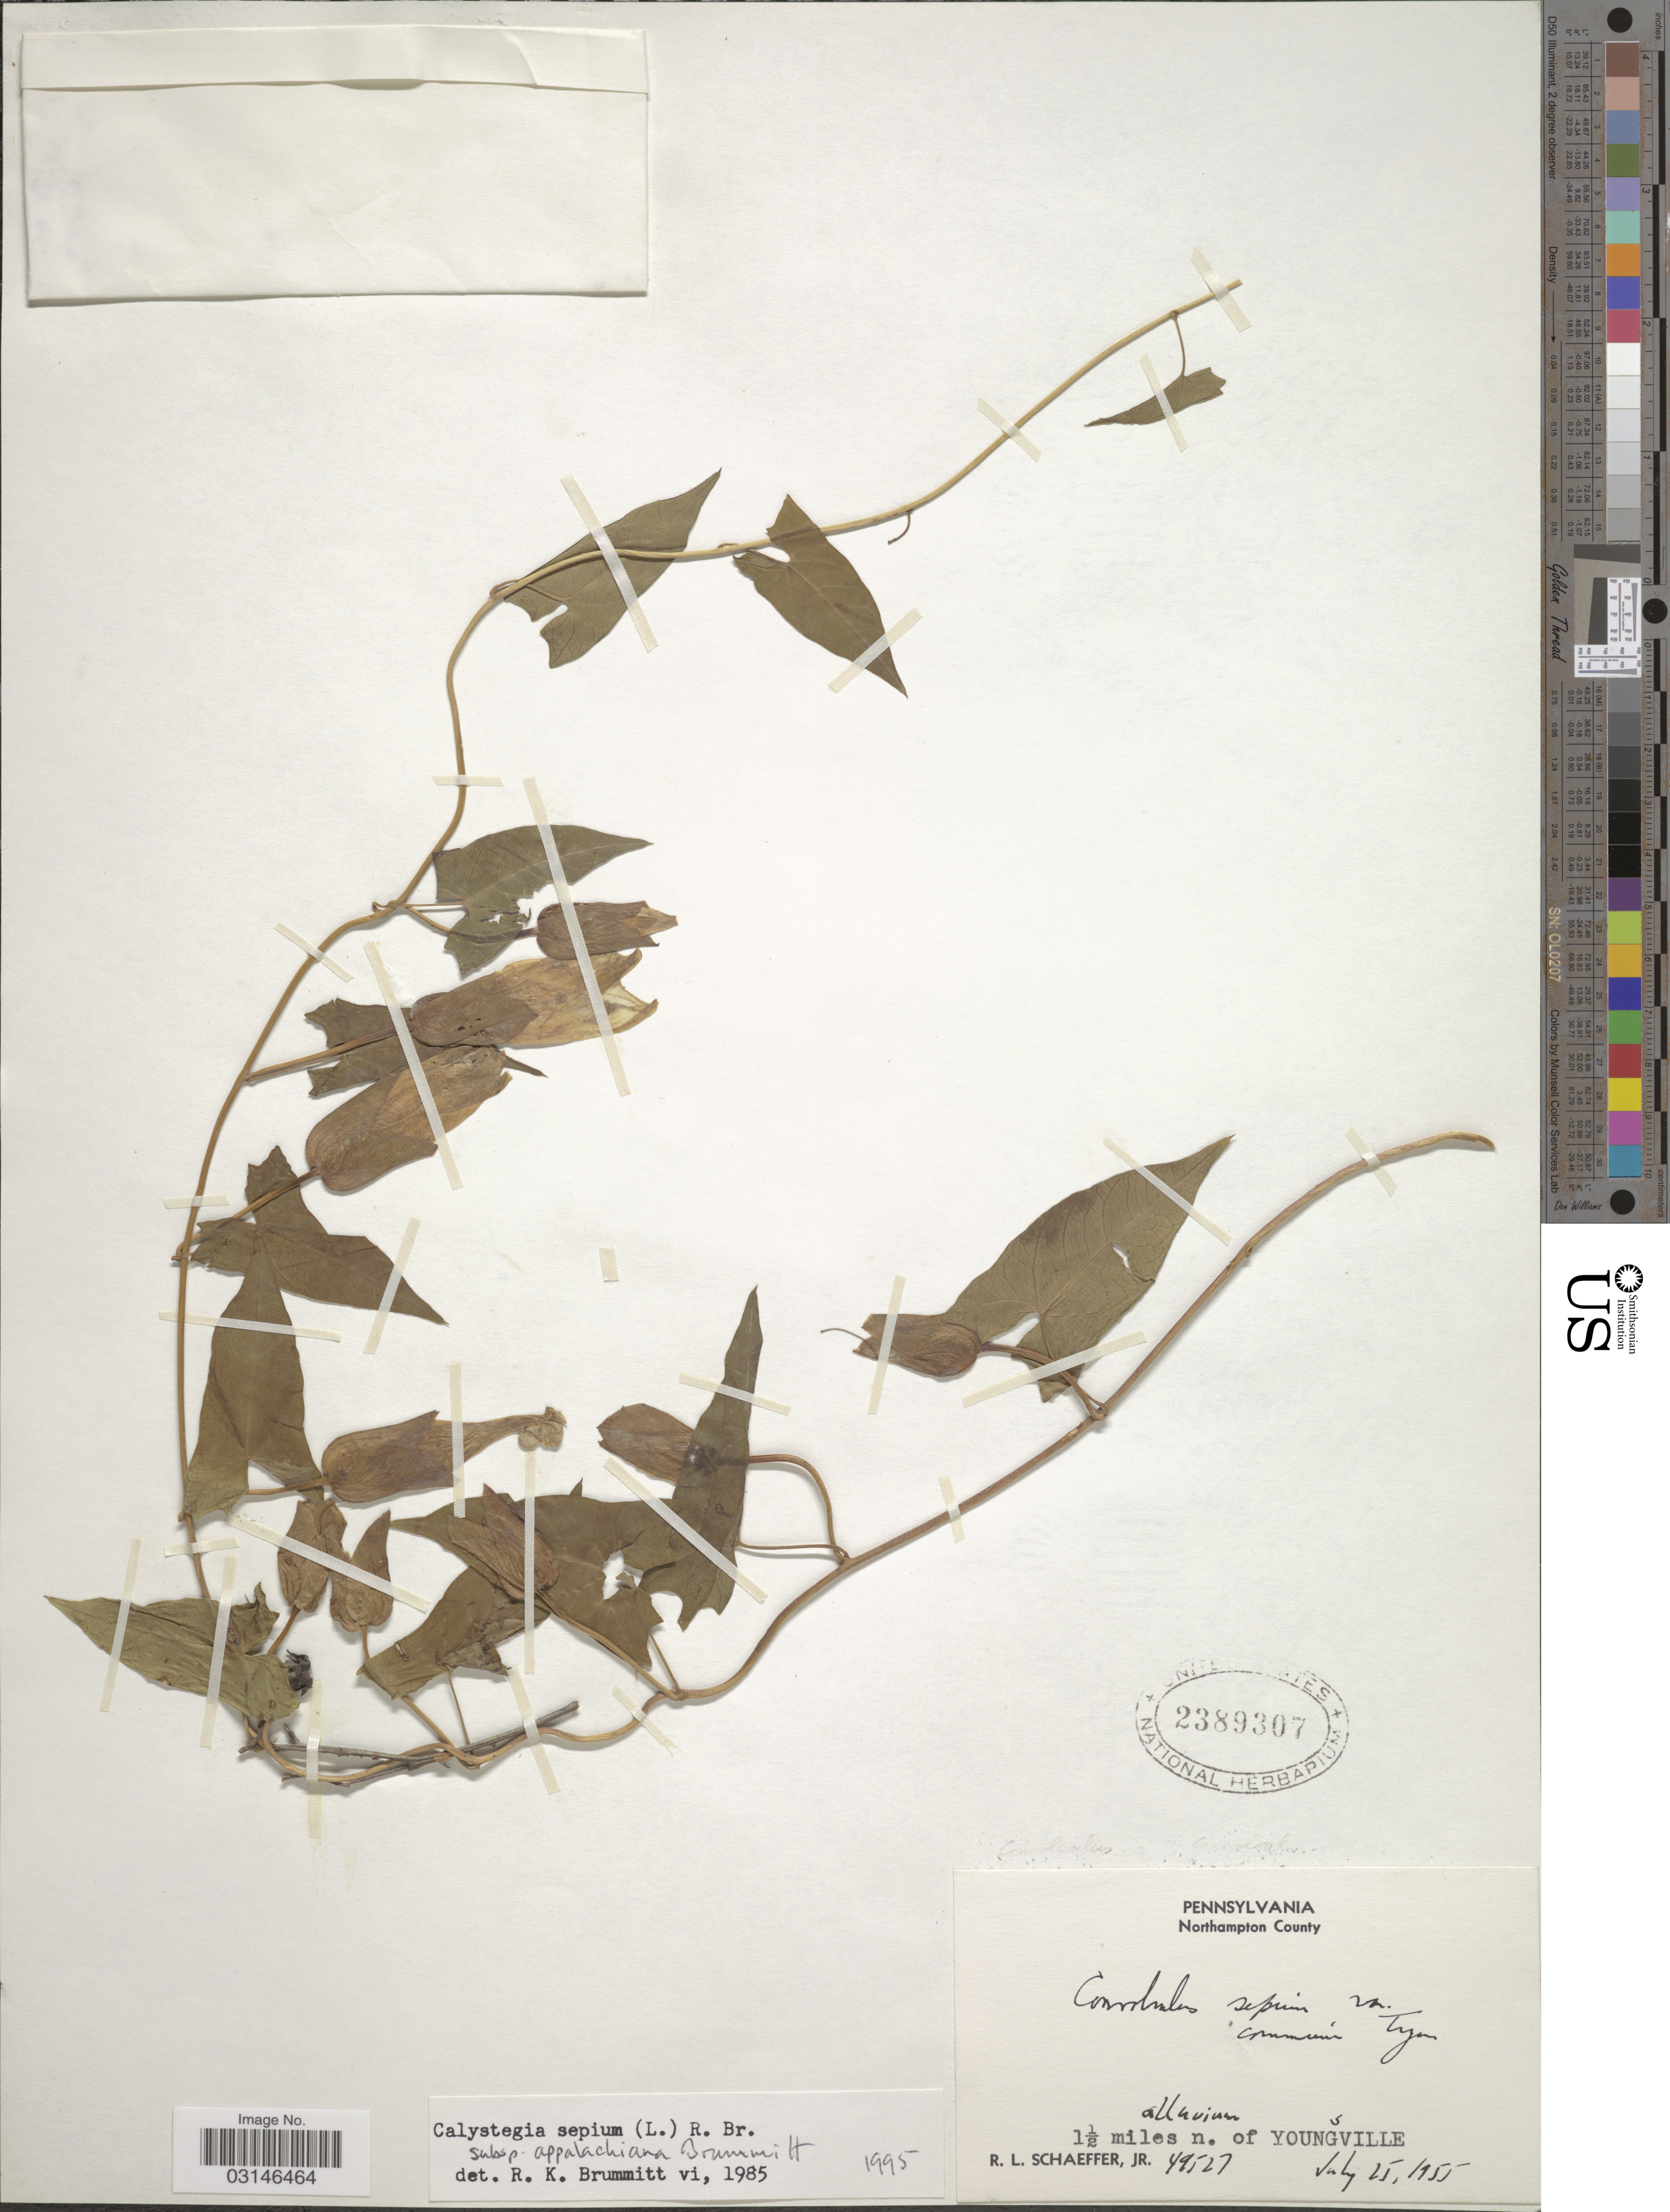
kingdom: Plantae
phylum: Tracheophyta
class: Magnoliopsida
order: Solanales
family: Convolvulaceae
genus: Calystegia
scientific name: Calystegia sepium subsp. appalachiana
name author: Brummitt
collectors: R. L. Schaeffer Jr.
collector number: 49527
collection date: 1955-07-25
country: United States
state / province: Pennsylvania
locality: Northampton County, 1½ miles n. of Youngsville.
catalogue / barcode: US 2389307